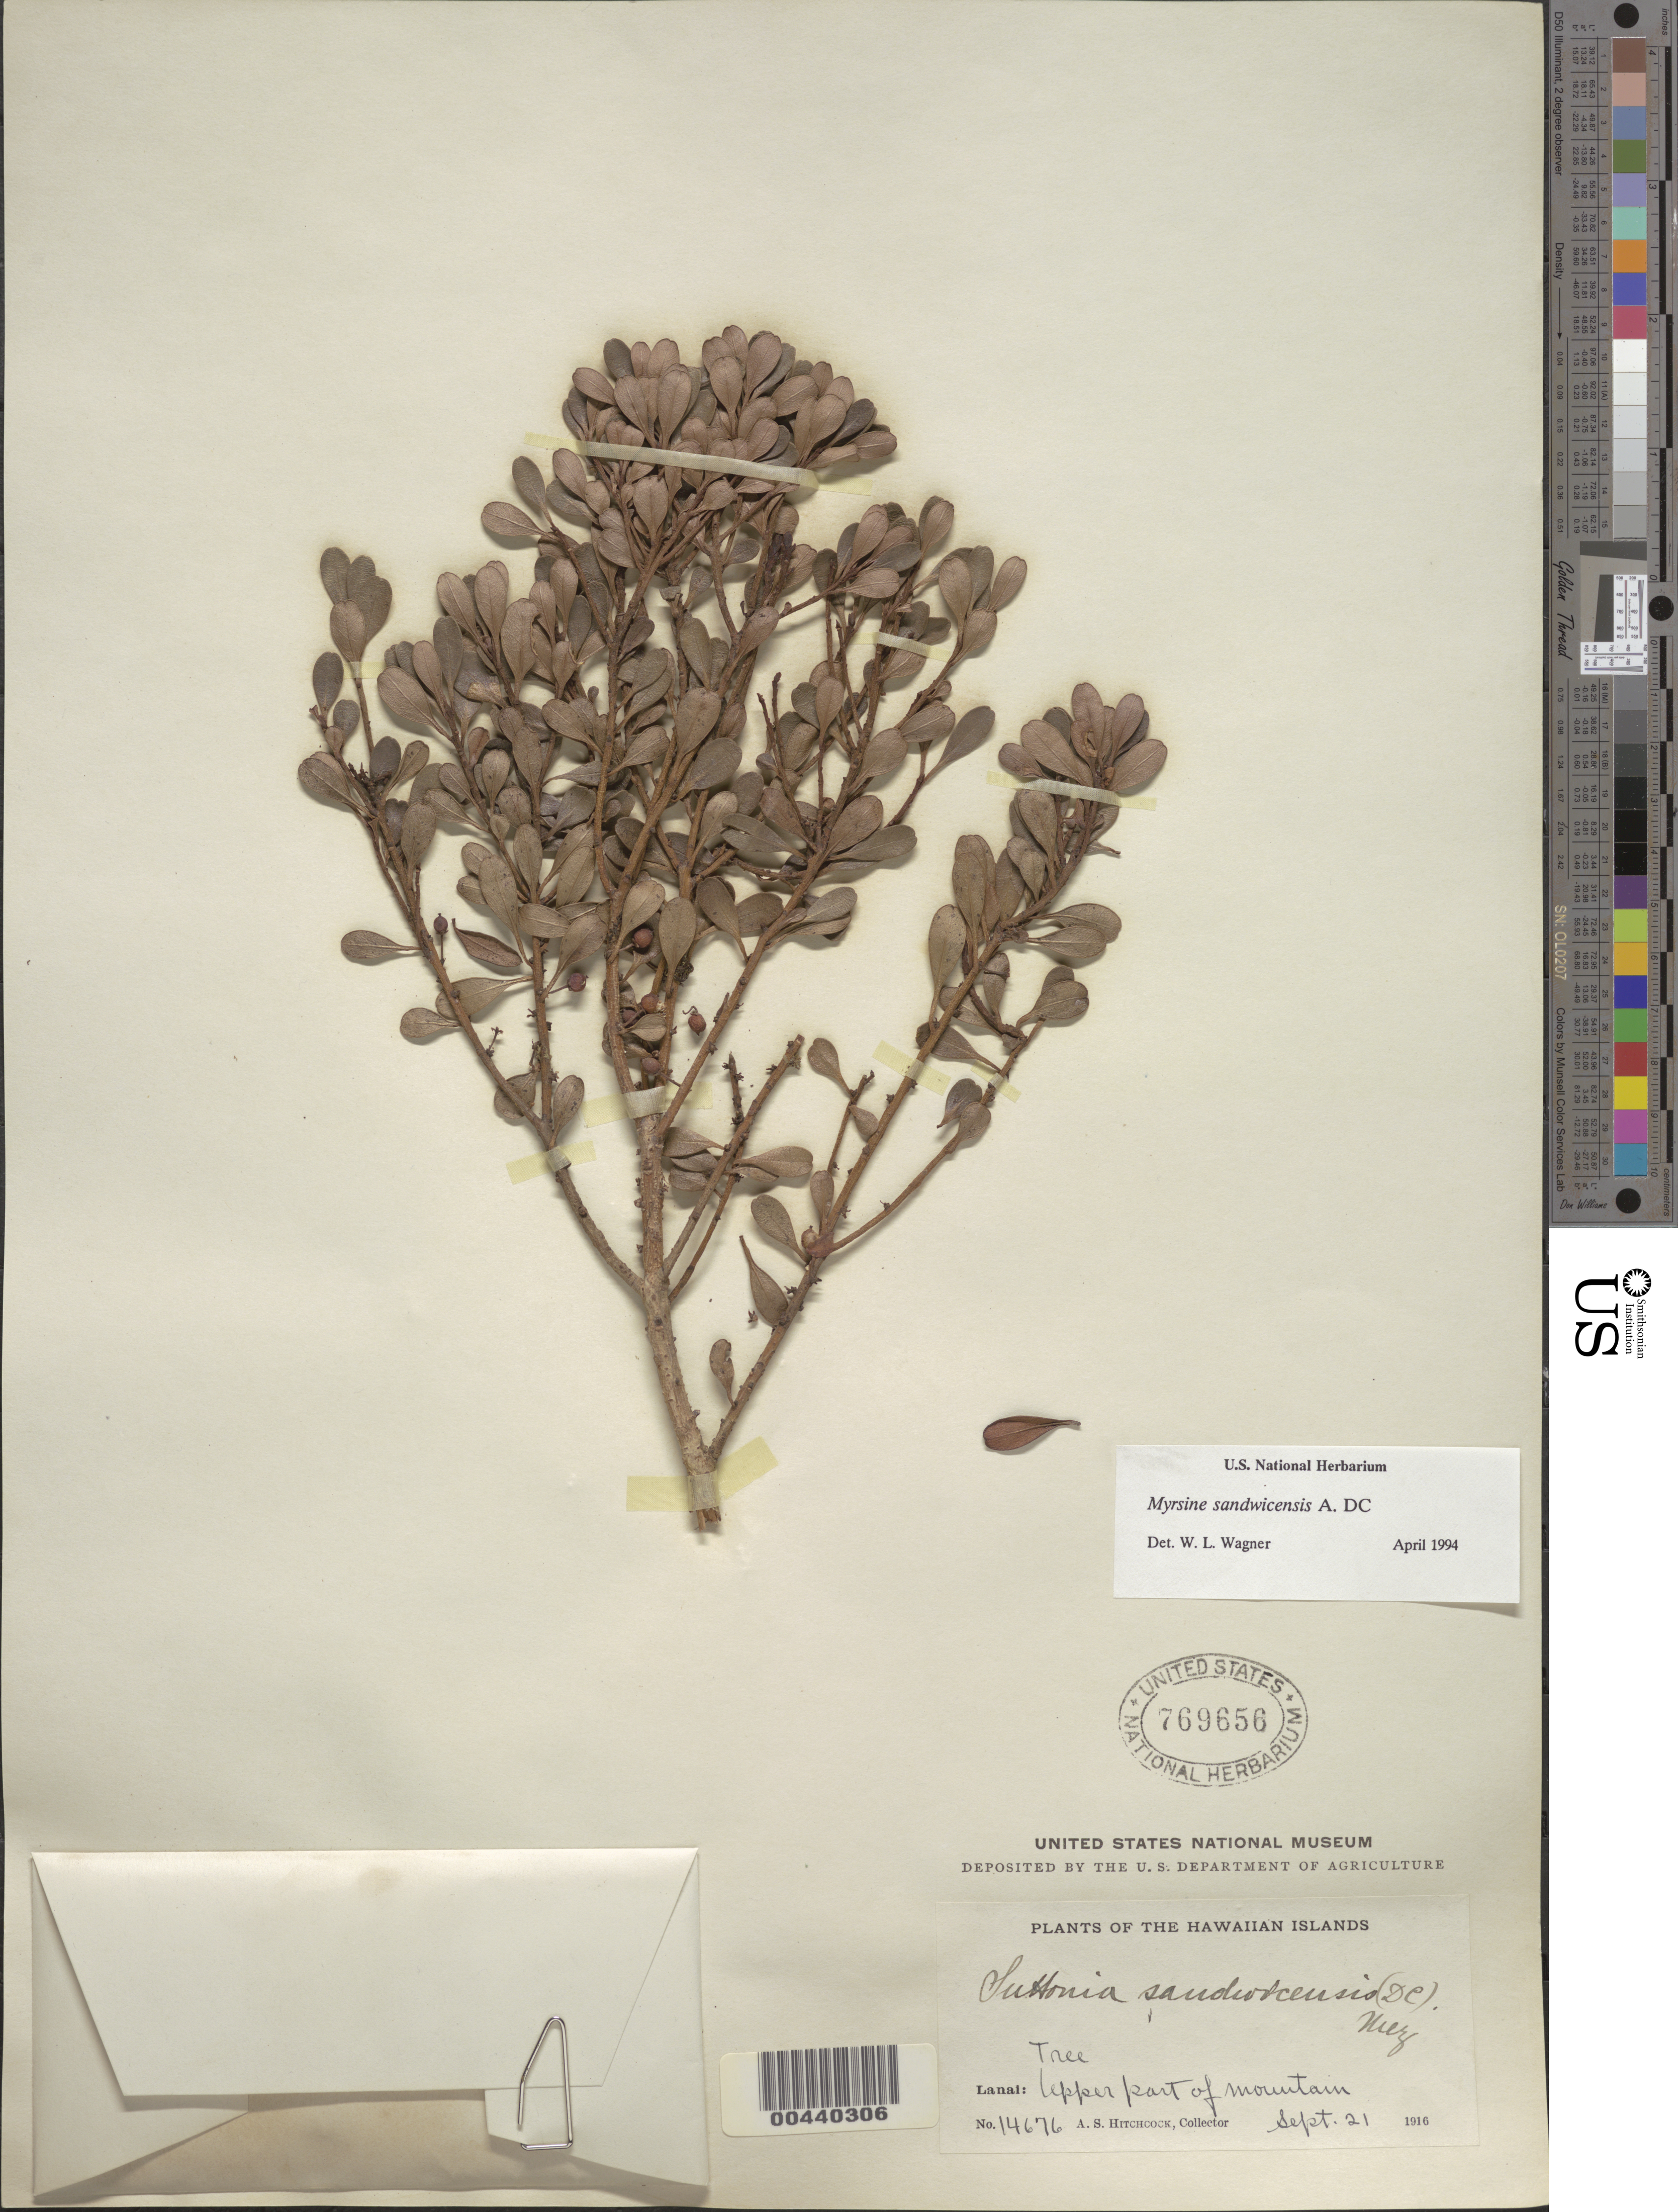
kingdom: Plantae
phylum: Tracheophyta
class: Magnoliopsida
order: Ericales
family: Primulaceae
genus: Myrsine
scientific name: Myrsine sandwicensis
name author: A. DC.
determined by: Wagner, W. L., (BOT), Smithsonian Institution - National Museum of Natural History (UNITED STATES)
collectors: A. S. Hitchcock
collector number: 14676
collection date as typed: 21 Sep 1916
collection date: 1916-09-21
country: United States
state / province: Hawaii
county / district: Maui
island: Lana'i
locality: Upper part of mountain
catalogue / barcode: US 769656